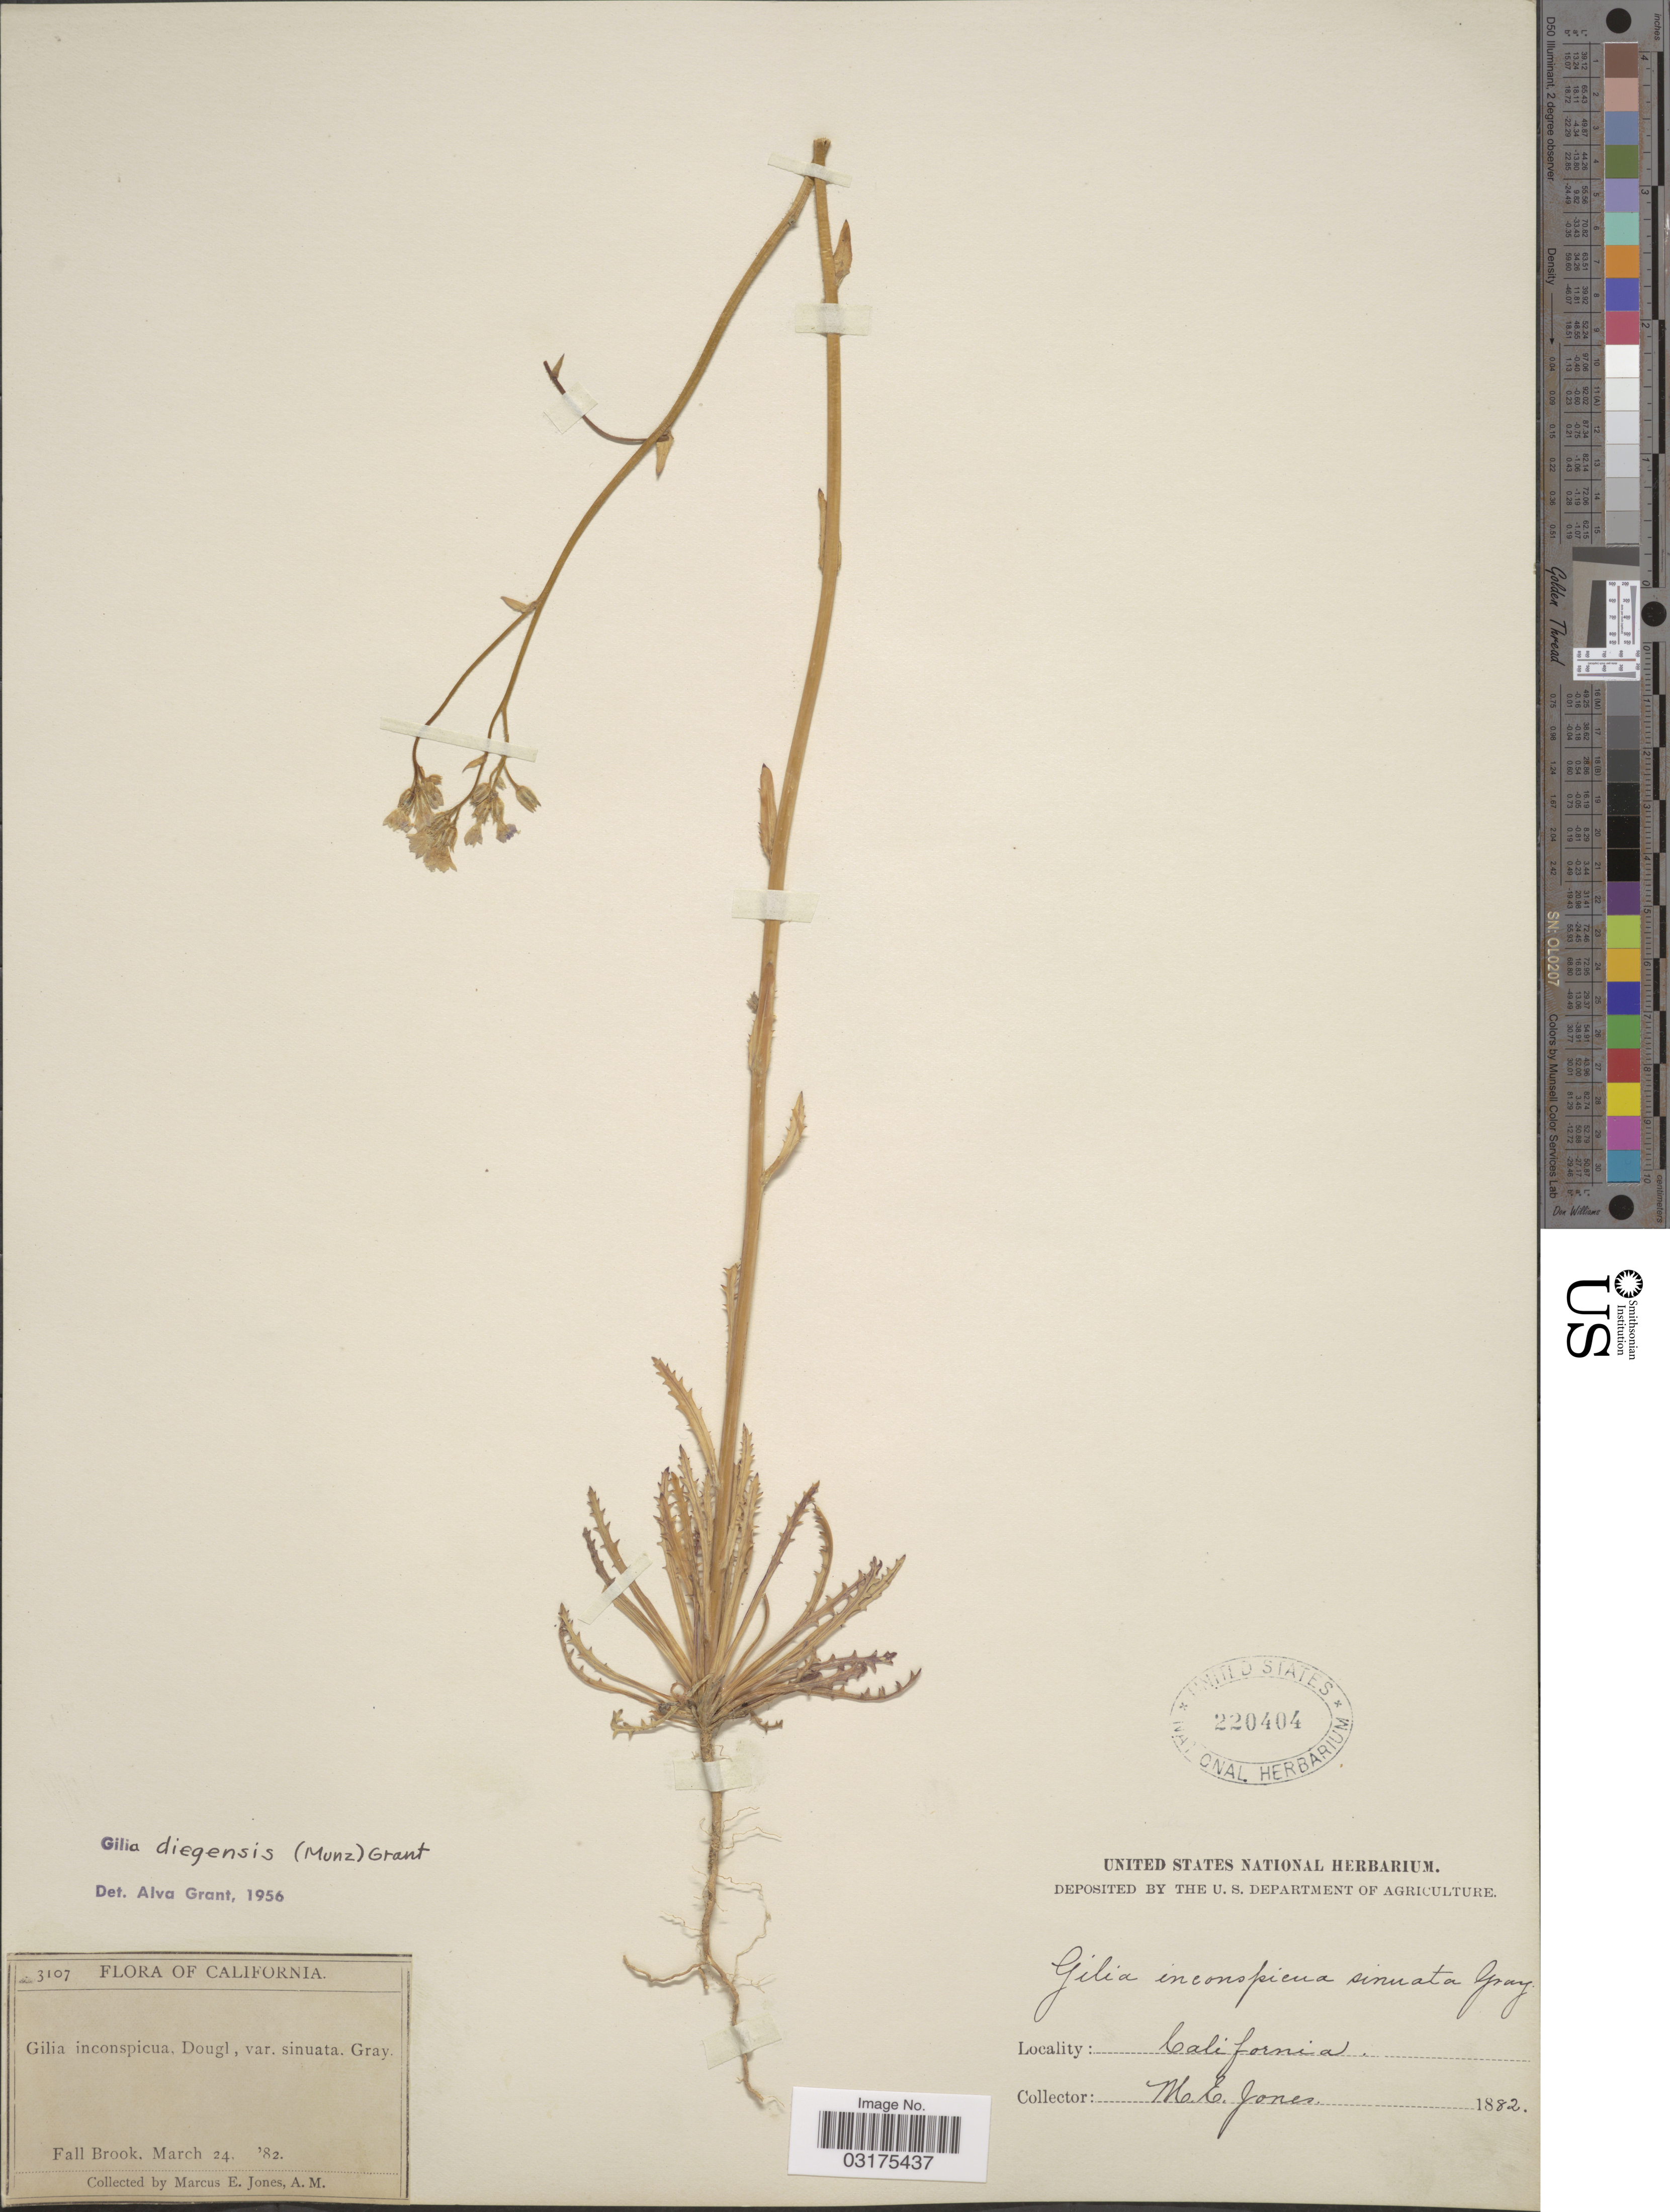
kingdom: Plantae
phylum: Tracheophyta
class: Magnoliopsida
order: Ericales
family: Polemoniaceae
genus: Gilia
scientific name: Gilia diegensis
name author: (Munz) A.D. Grant & V.E. Grant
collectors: M. E. Jones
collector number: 3107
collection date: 1882-03-24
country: United States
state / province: California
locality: Fall Brook.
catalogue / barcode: US 220404